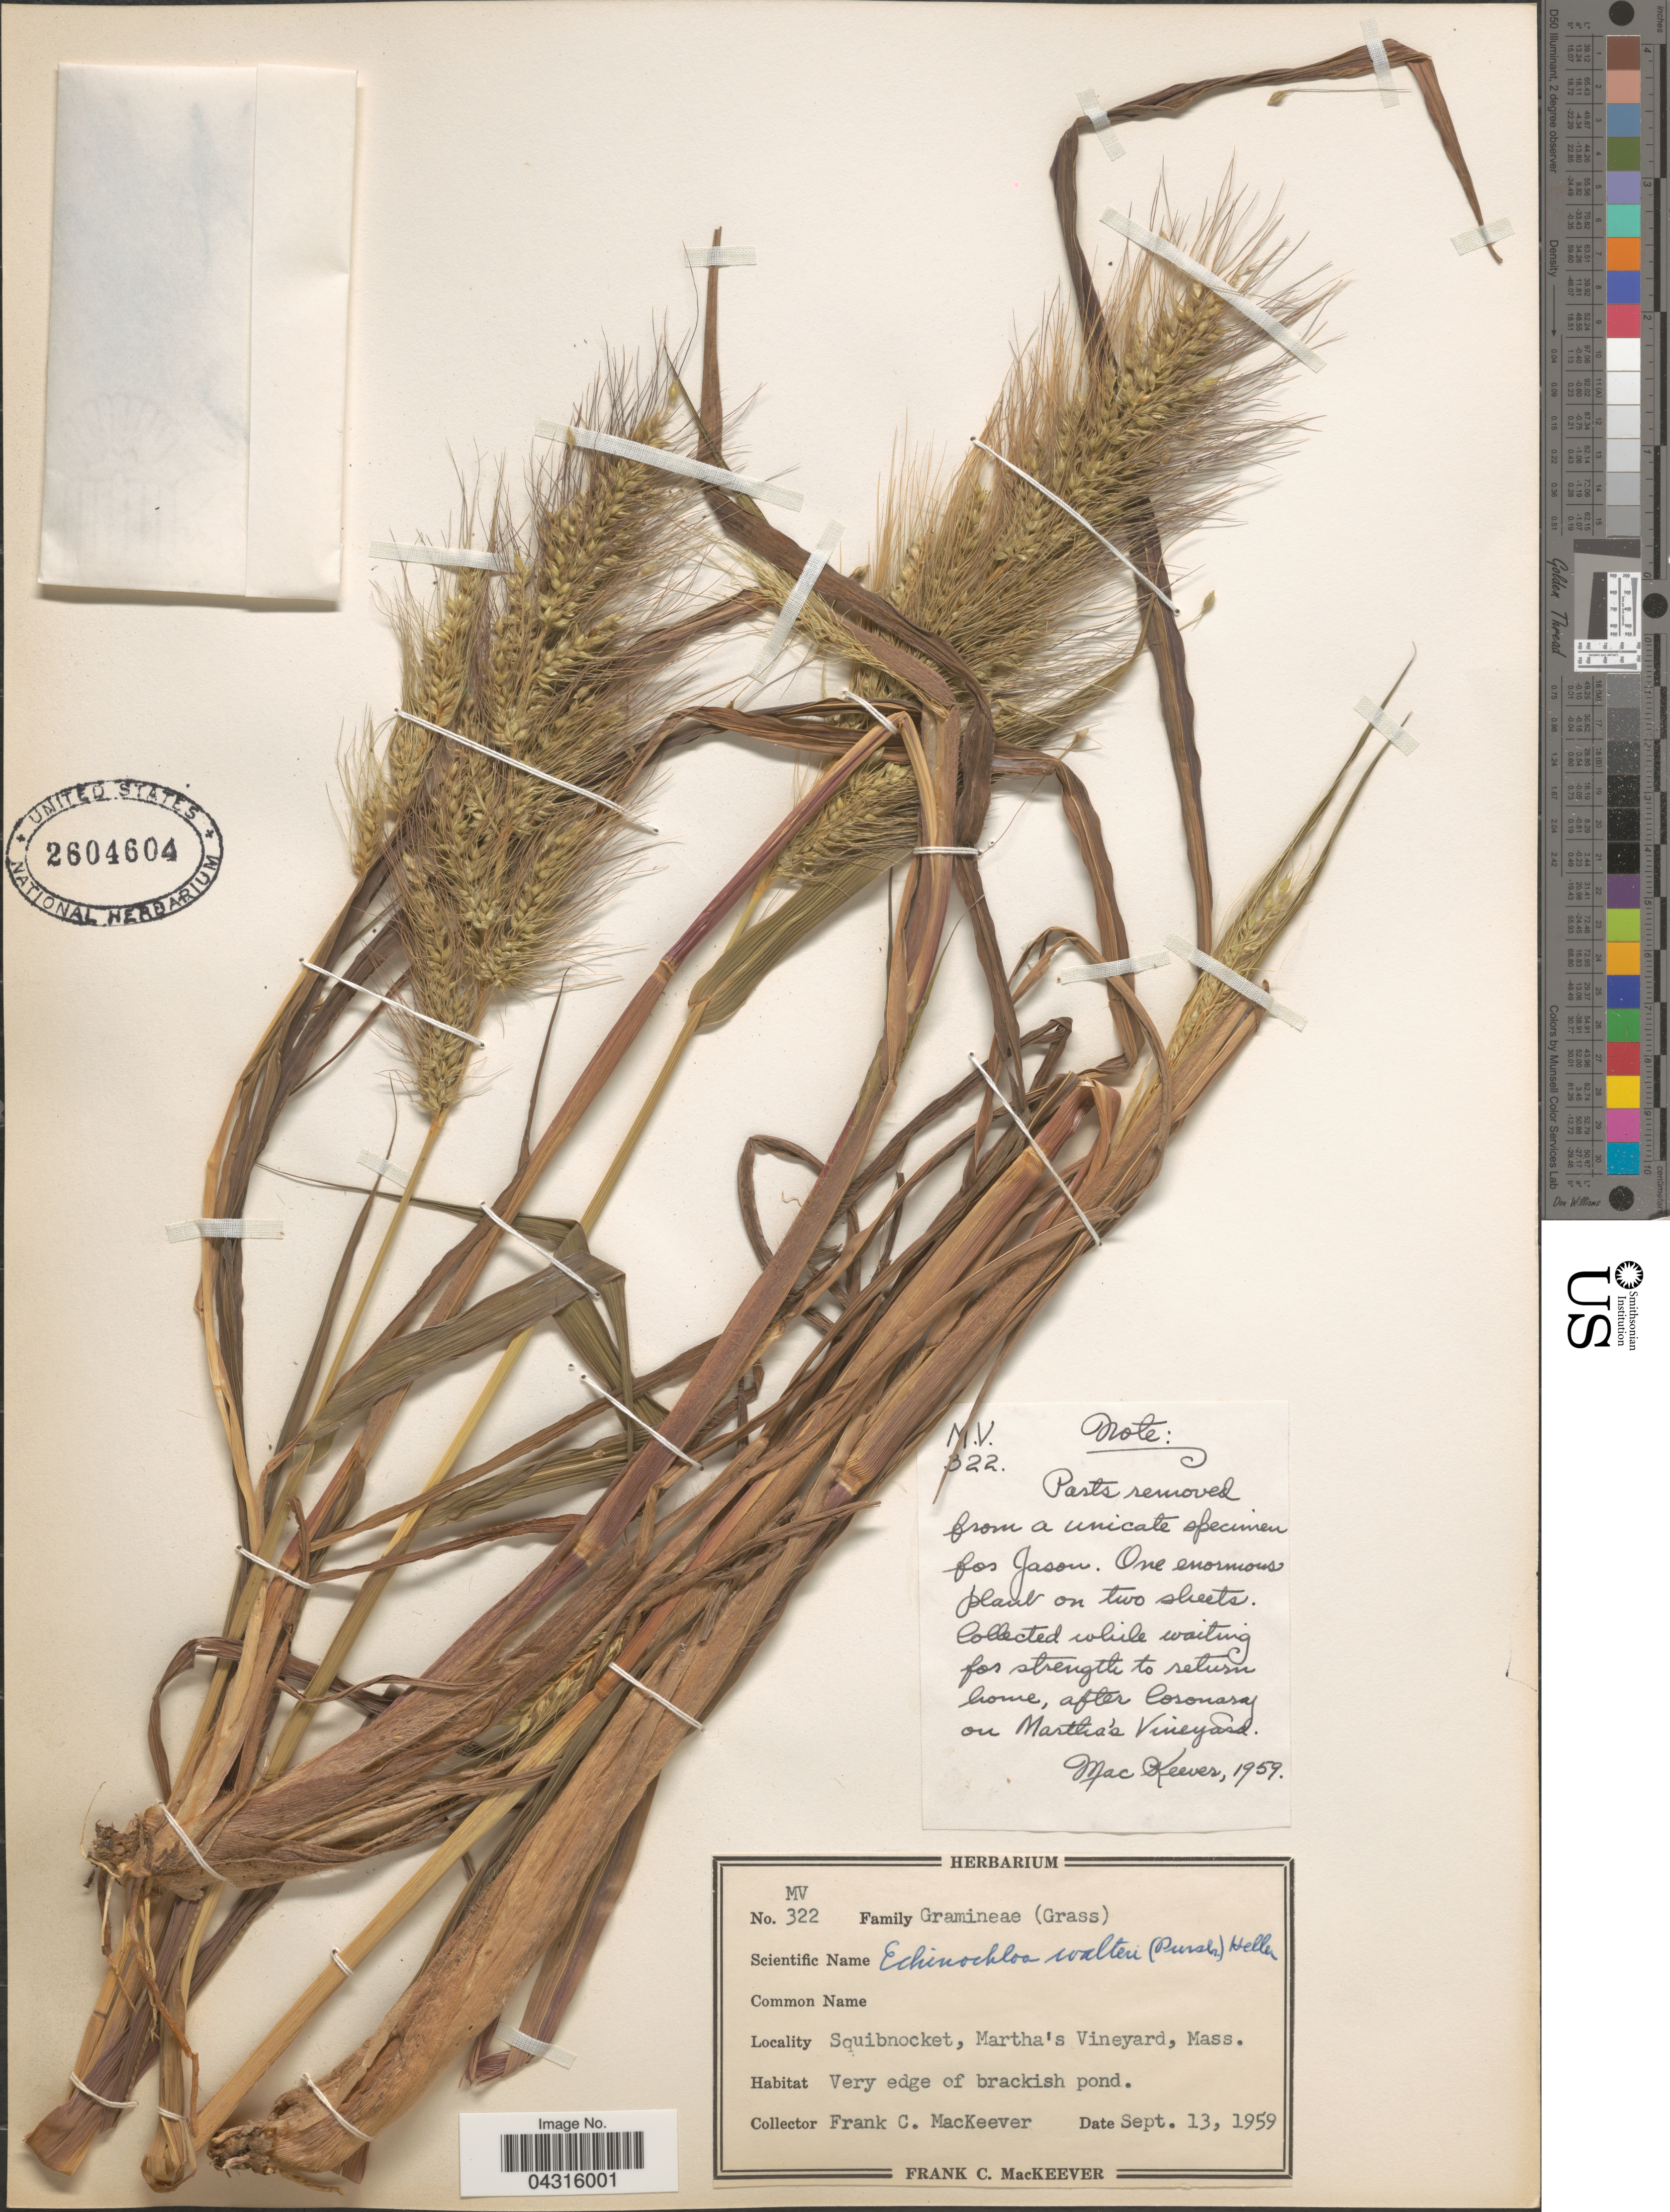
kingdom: Plantae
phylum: Tracheophyta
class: Liliopsida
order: Poales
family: Poaceae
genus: Echinochloa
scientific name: Echinochloa walteri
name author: (Pursh) A. Heller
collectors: F. C. MacKeever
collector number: MV322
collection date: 1959-09-13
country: United States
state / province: Massachusetts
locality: Squibnocket, Martha's Vineyard. Very edge of brackish pond.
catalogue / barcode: US 2604604